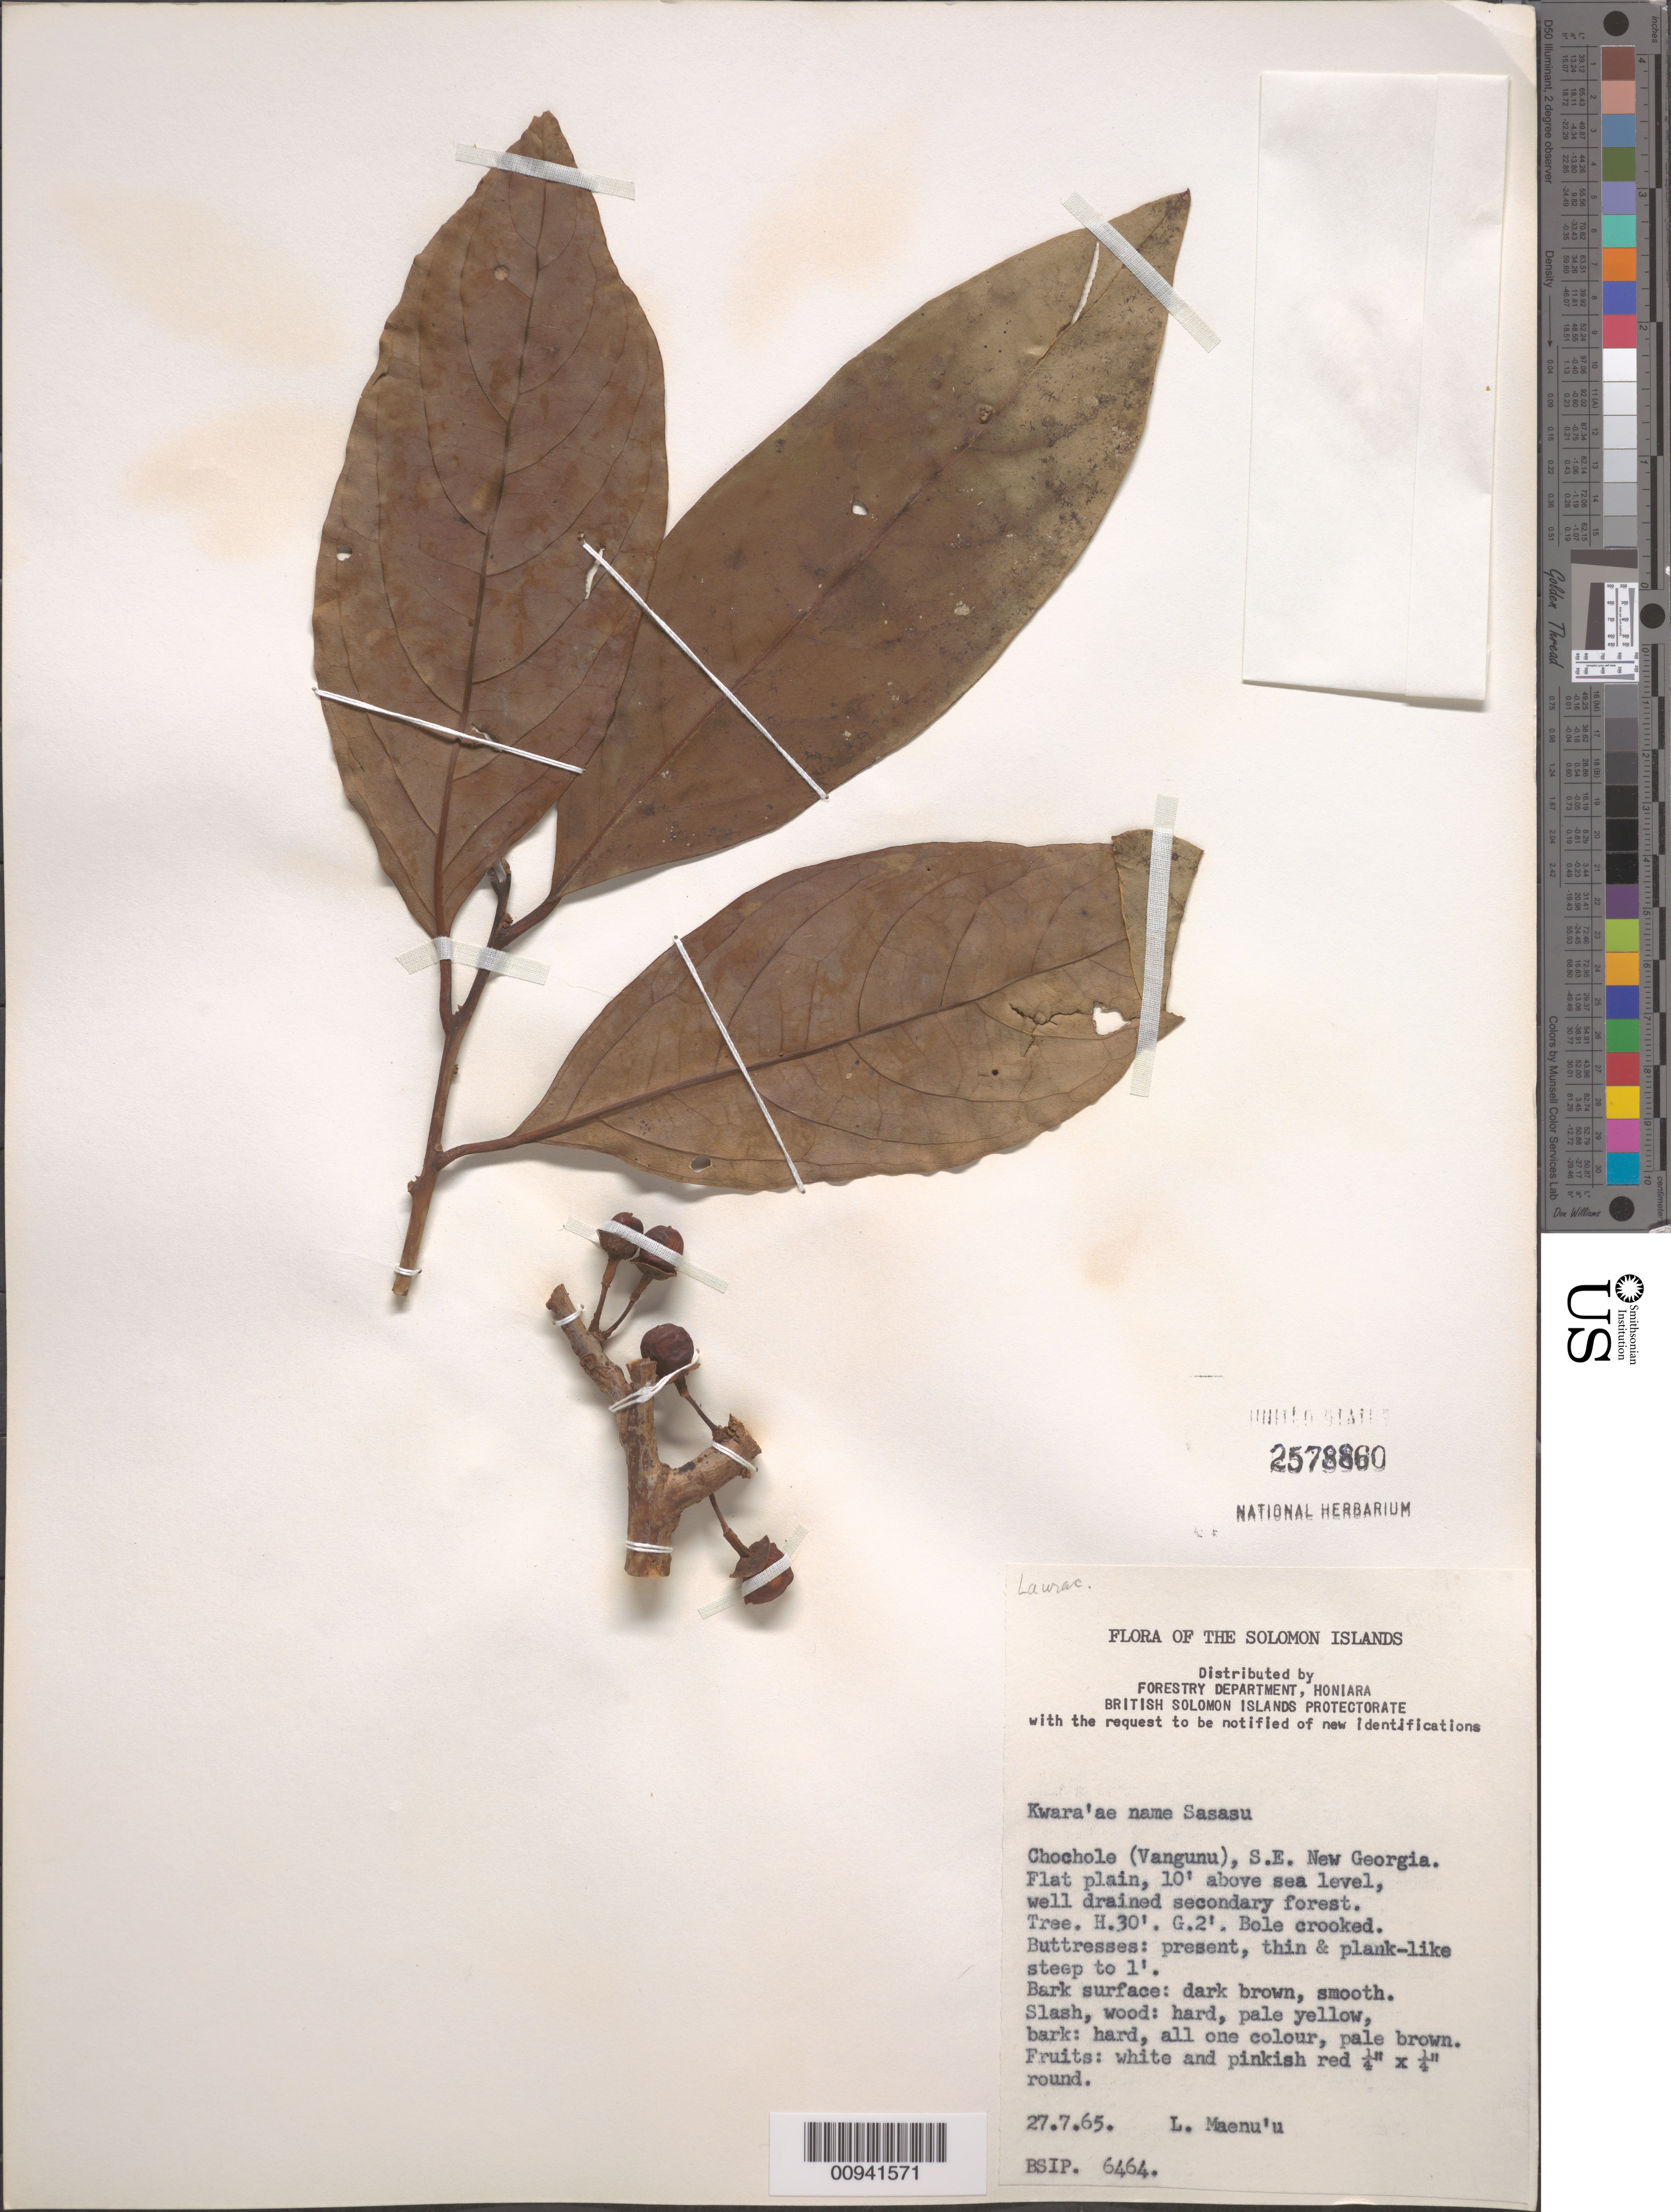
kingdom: Plantae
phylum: Tracheophyta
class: Magnoliopsida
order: Laurales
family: Lauraceae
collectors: L. Maenu'u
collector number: BSIP 6464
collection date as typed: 27 Jul 1965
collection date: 1965-07-27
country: Solomon Islands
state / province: Western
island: Vangunu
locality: Chochole (Vangunu),S.E. New Georgia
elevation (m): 3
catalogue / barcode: US 2578860